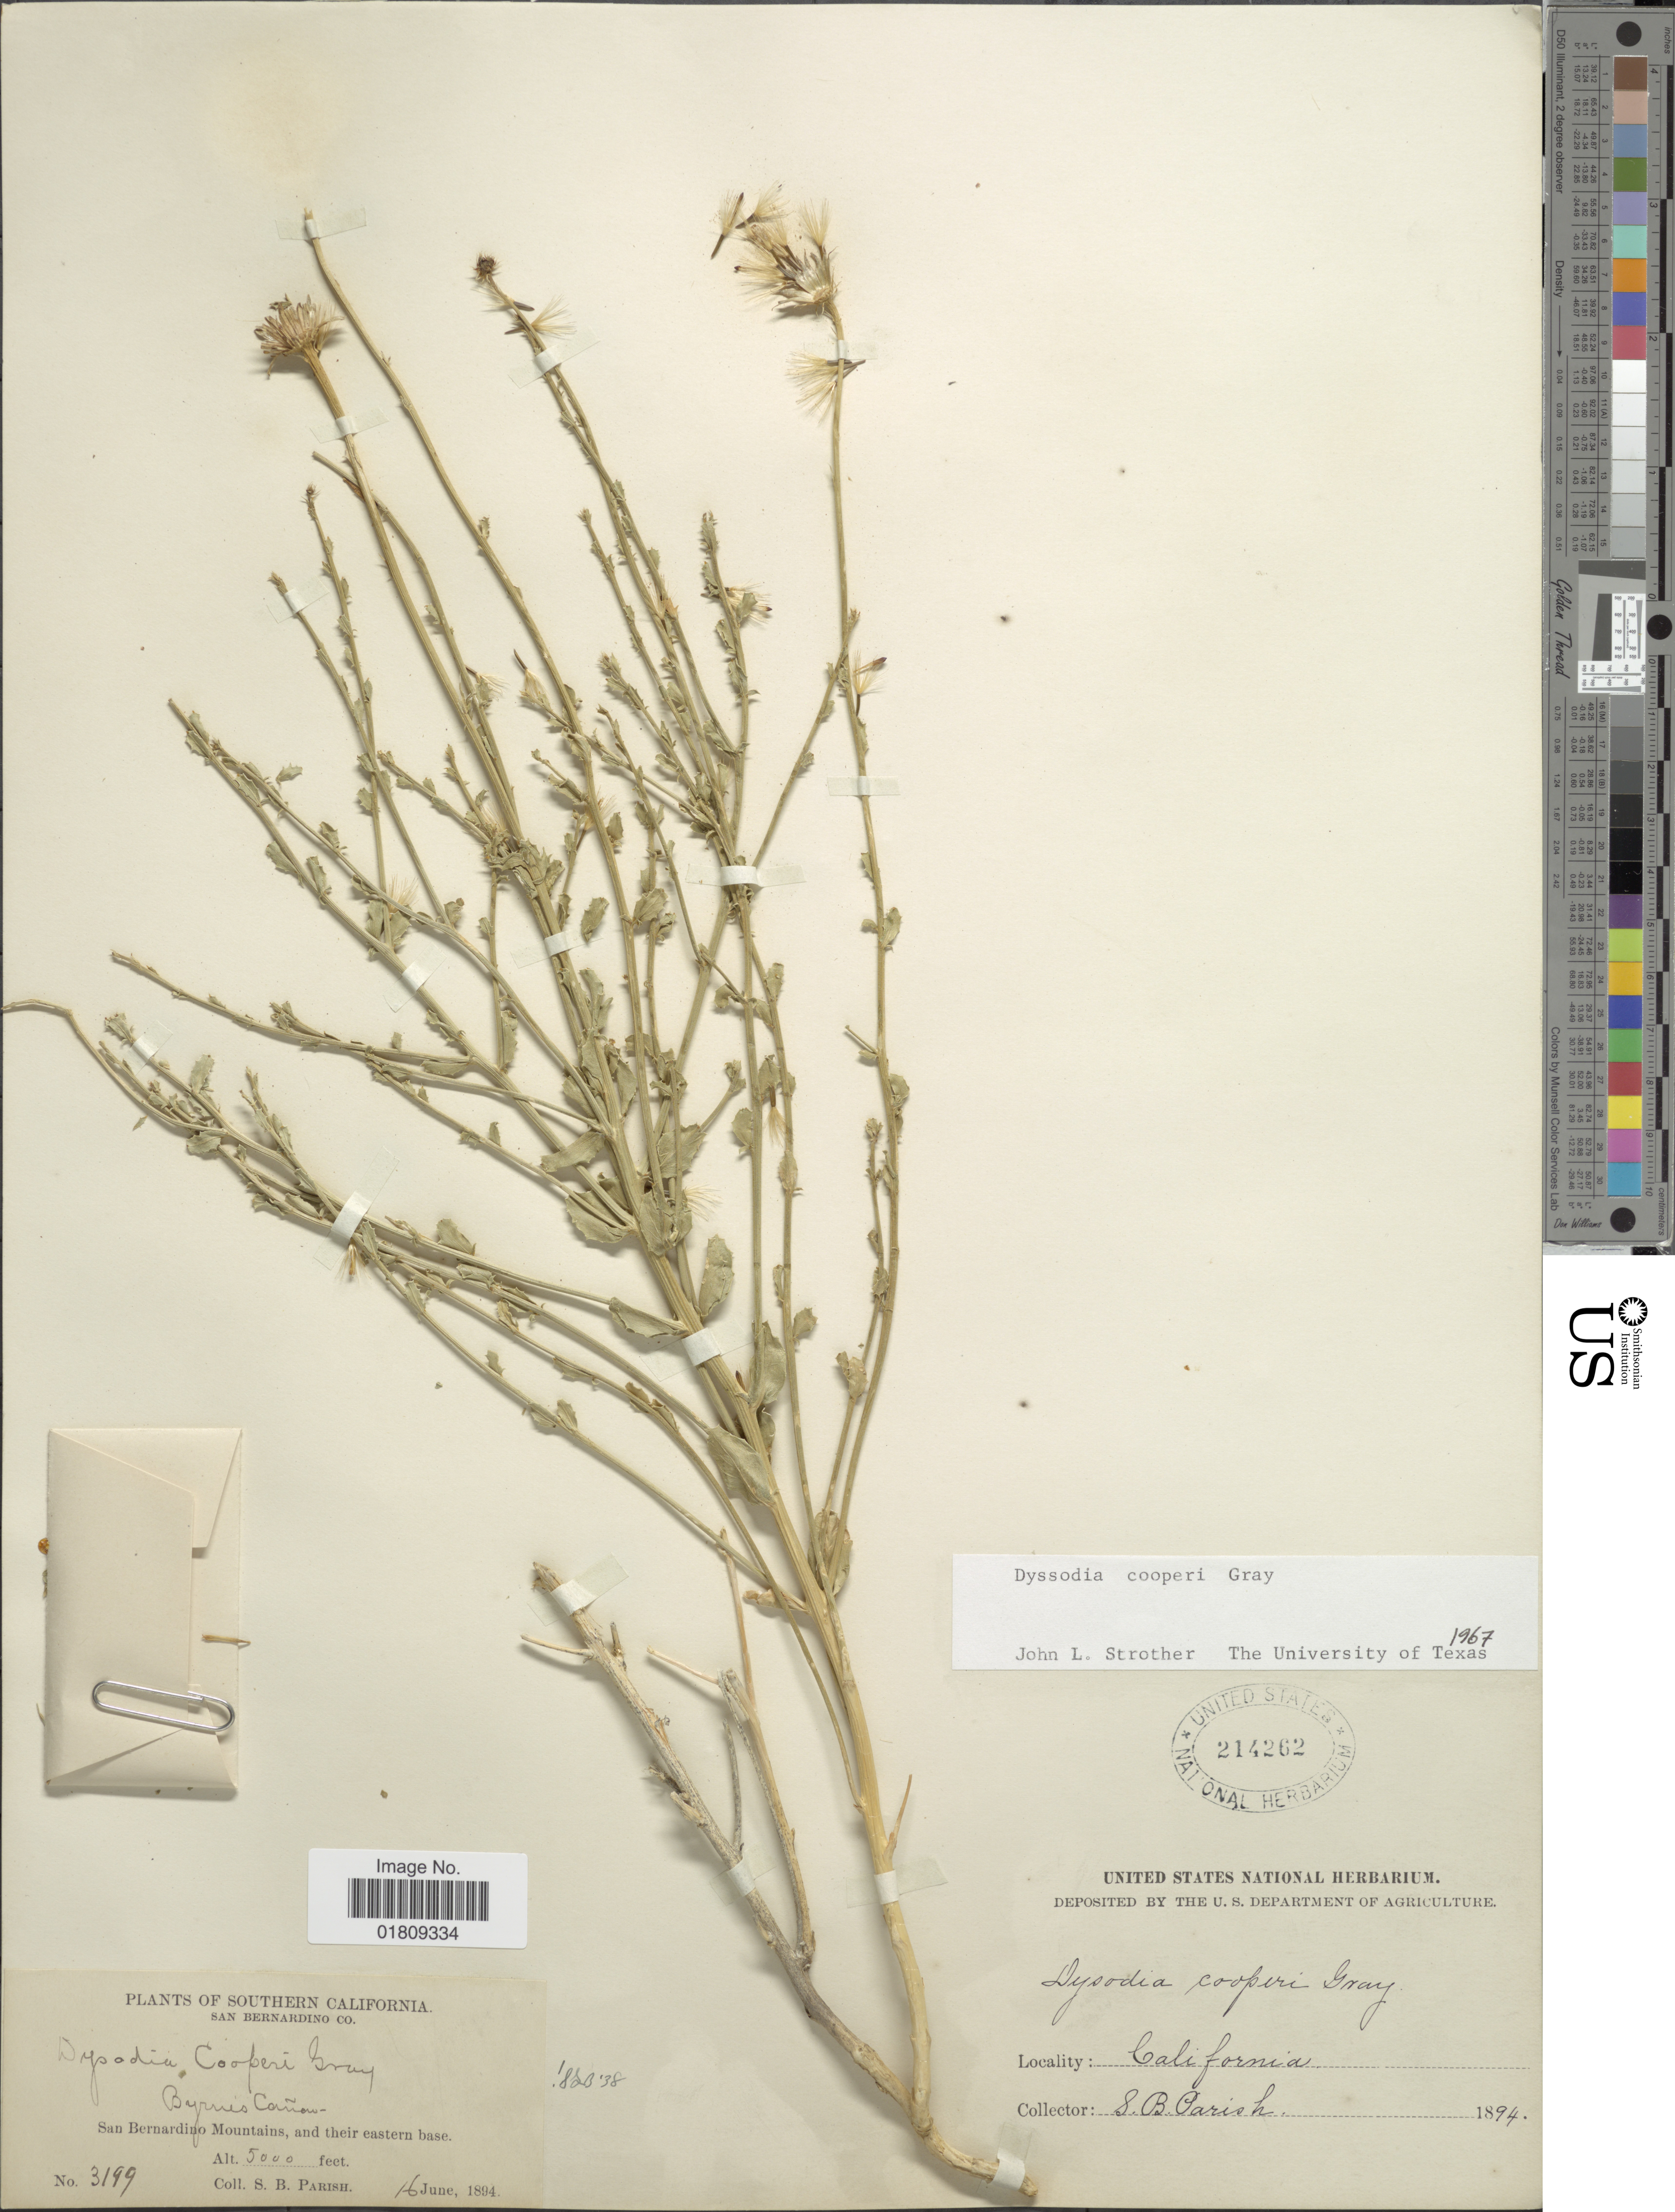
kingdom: Plantae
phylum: Tracheophyta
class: Magnoliopsida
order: Asterales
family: Asteraceae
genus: Dyssodia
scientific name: Dyssodia cooperi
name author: A. Gray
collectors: S. B. Parish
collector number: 3199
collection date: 1894-06-16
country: United States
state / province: California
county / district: San Bernardino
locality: Southern California, San Bernardino Co., San Bernardino Mountains, and their eastern base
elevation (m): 1524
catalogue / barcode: US 214262